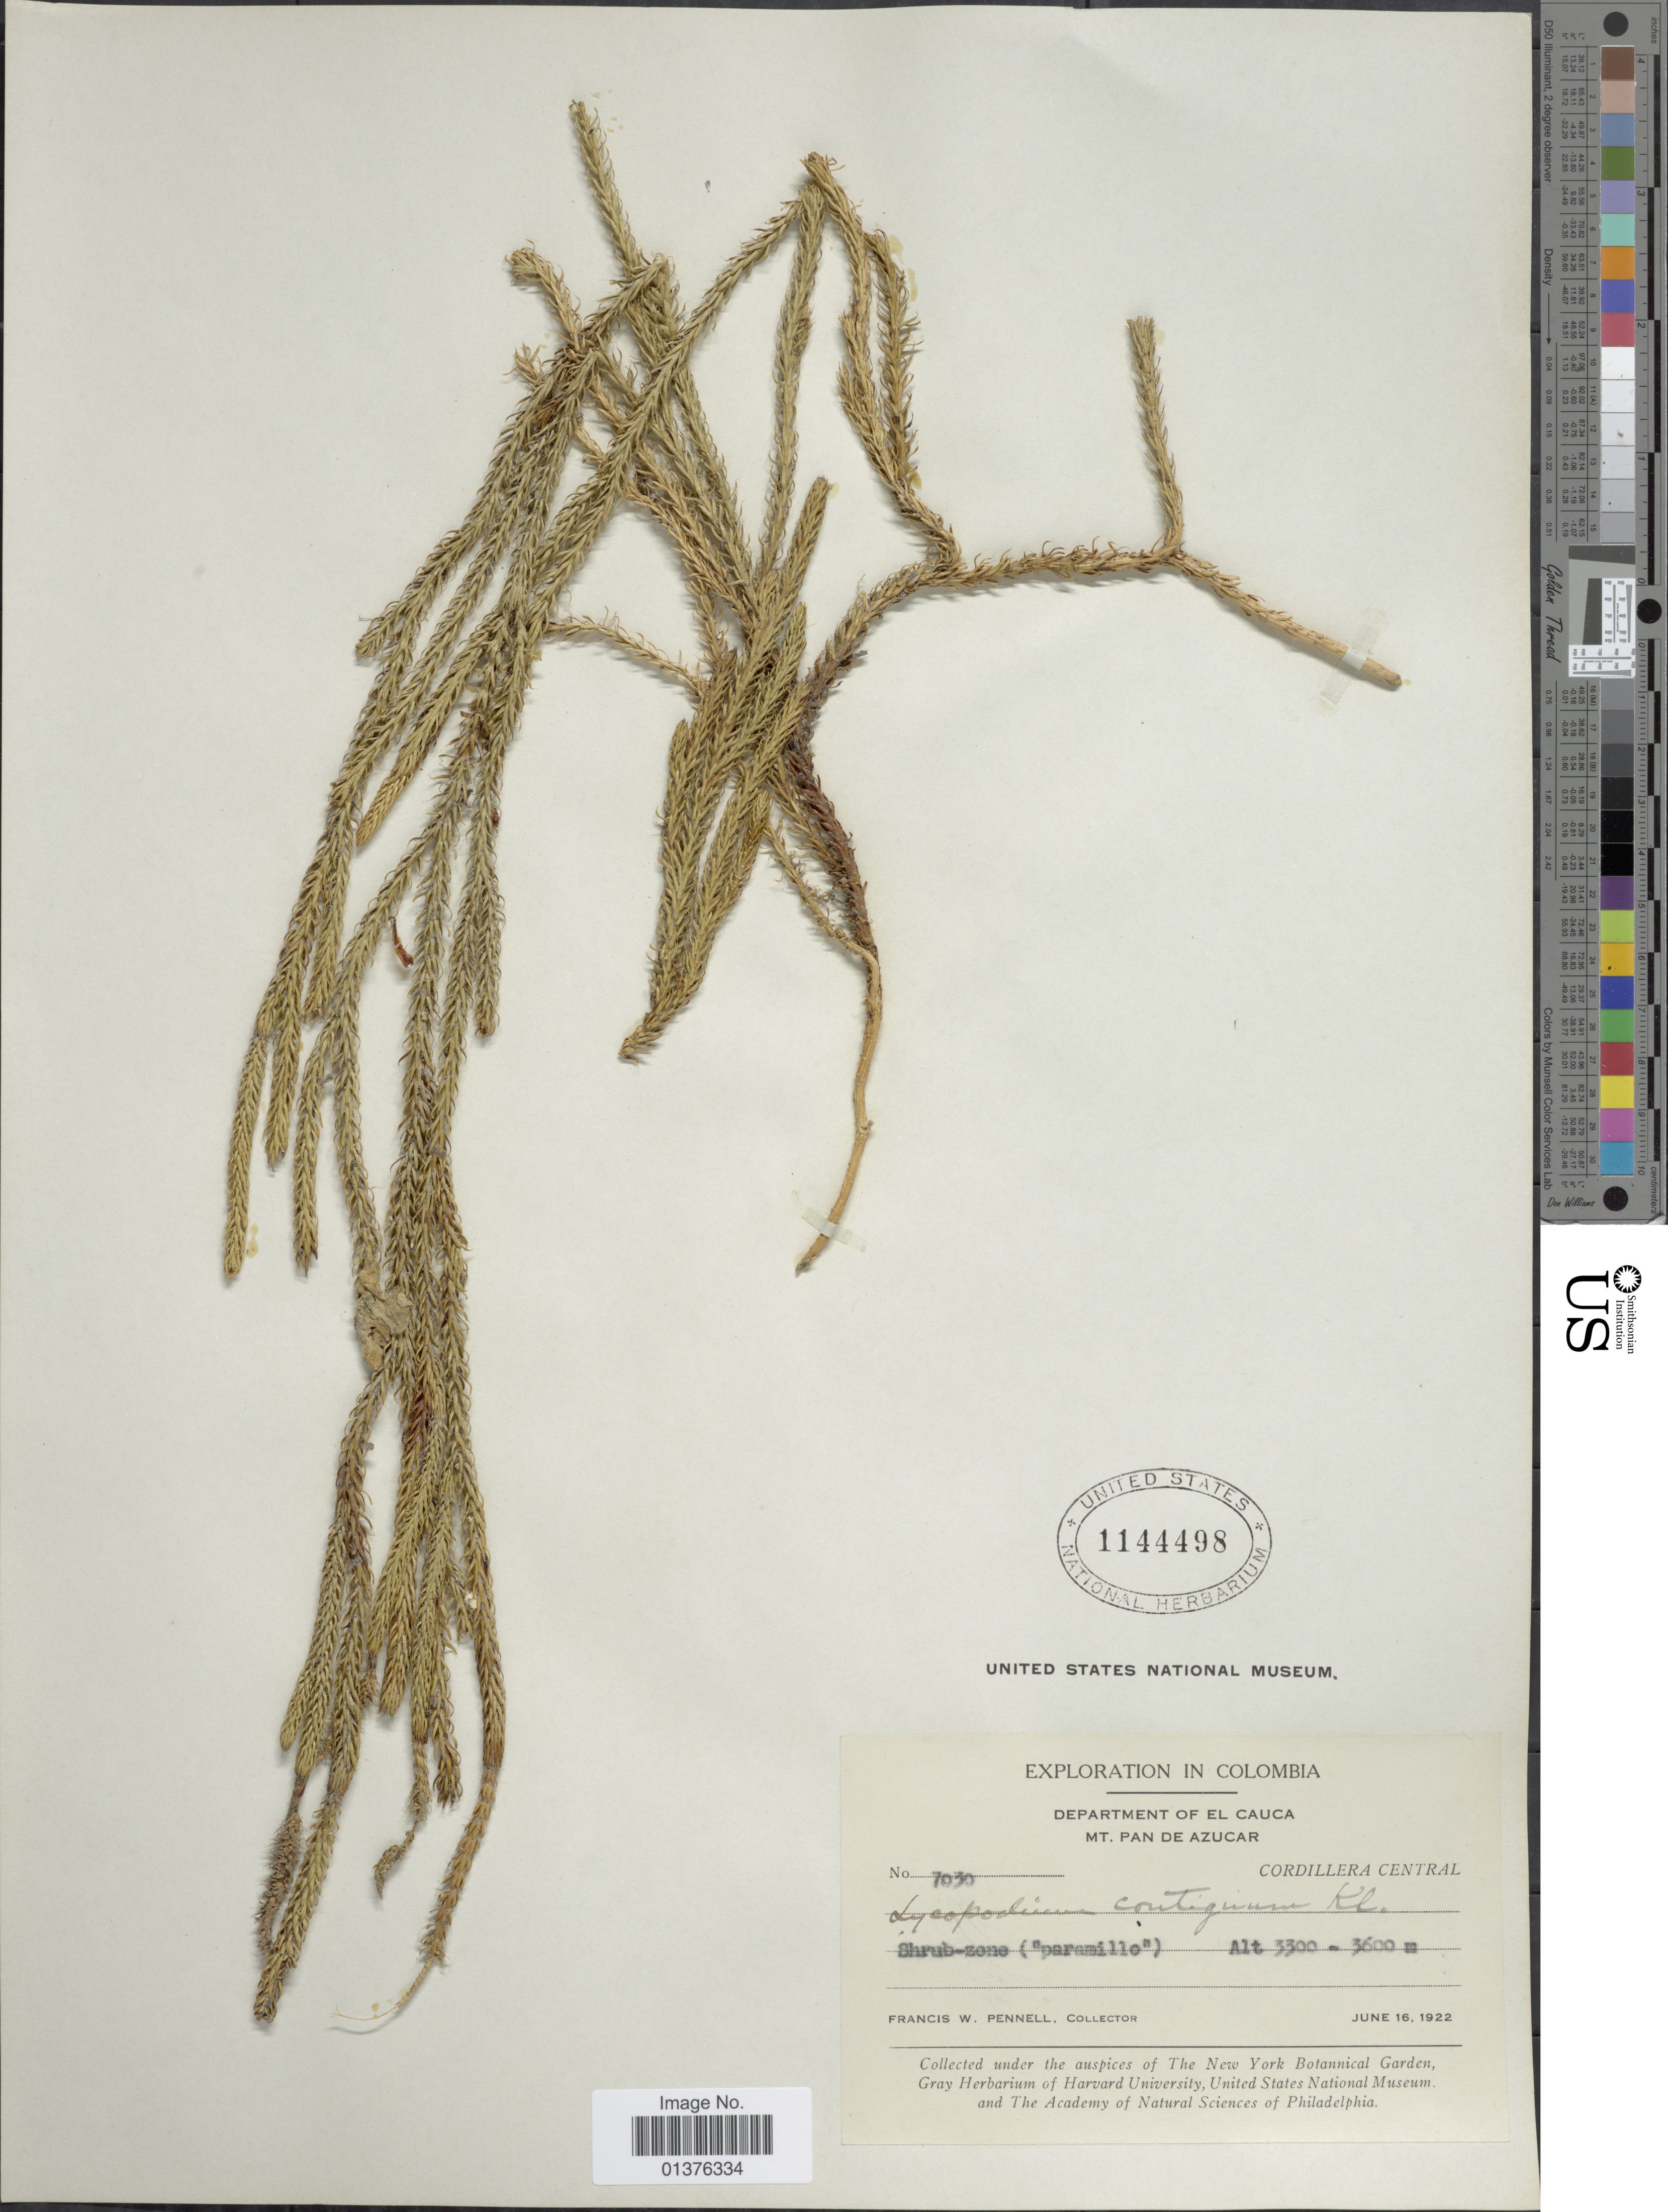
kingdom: Plantae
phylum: Tracheophyta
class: Lycopodiopsida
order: Lycopodiales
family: Lycopodiaceae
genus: Lycopodium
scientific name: Lycopodium clavatum subsp. contiguum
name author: (Klotzsch) B. Øllg.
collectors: F. W. Pennell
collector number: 7030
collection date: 1922-06-16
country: Colombia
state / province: Cauca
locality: Mt. Pan de Azucar. Cordillera Central.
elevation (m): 3300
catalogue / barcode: US 1144498